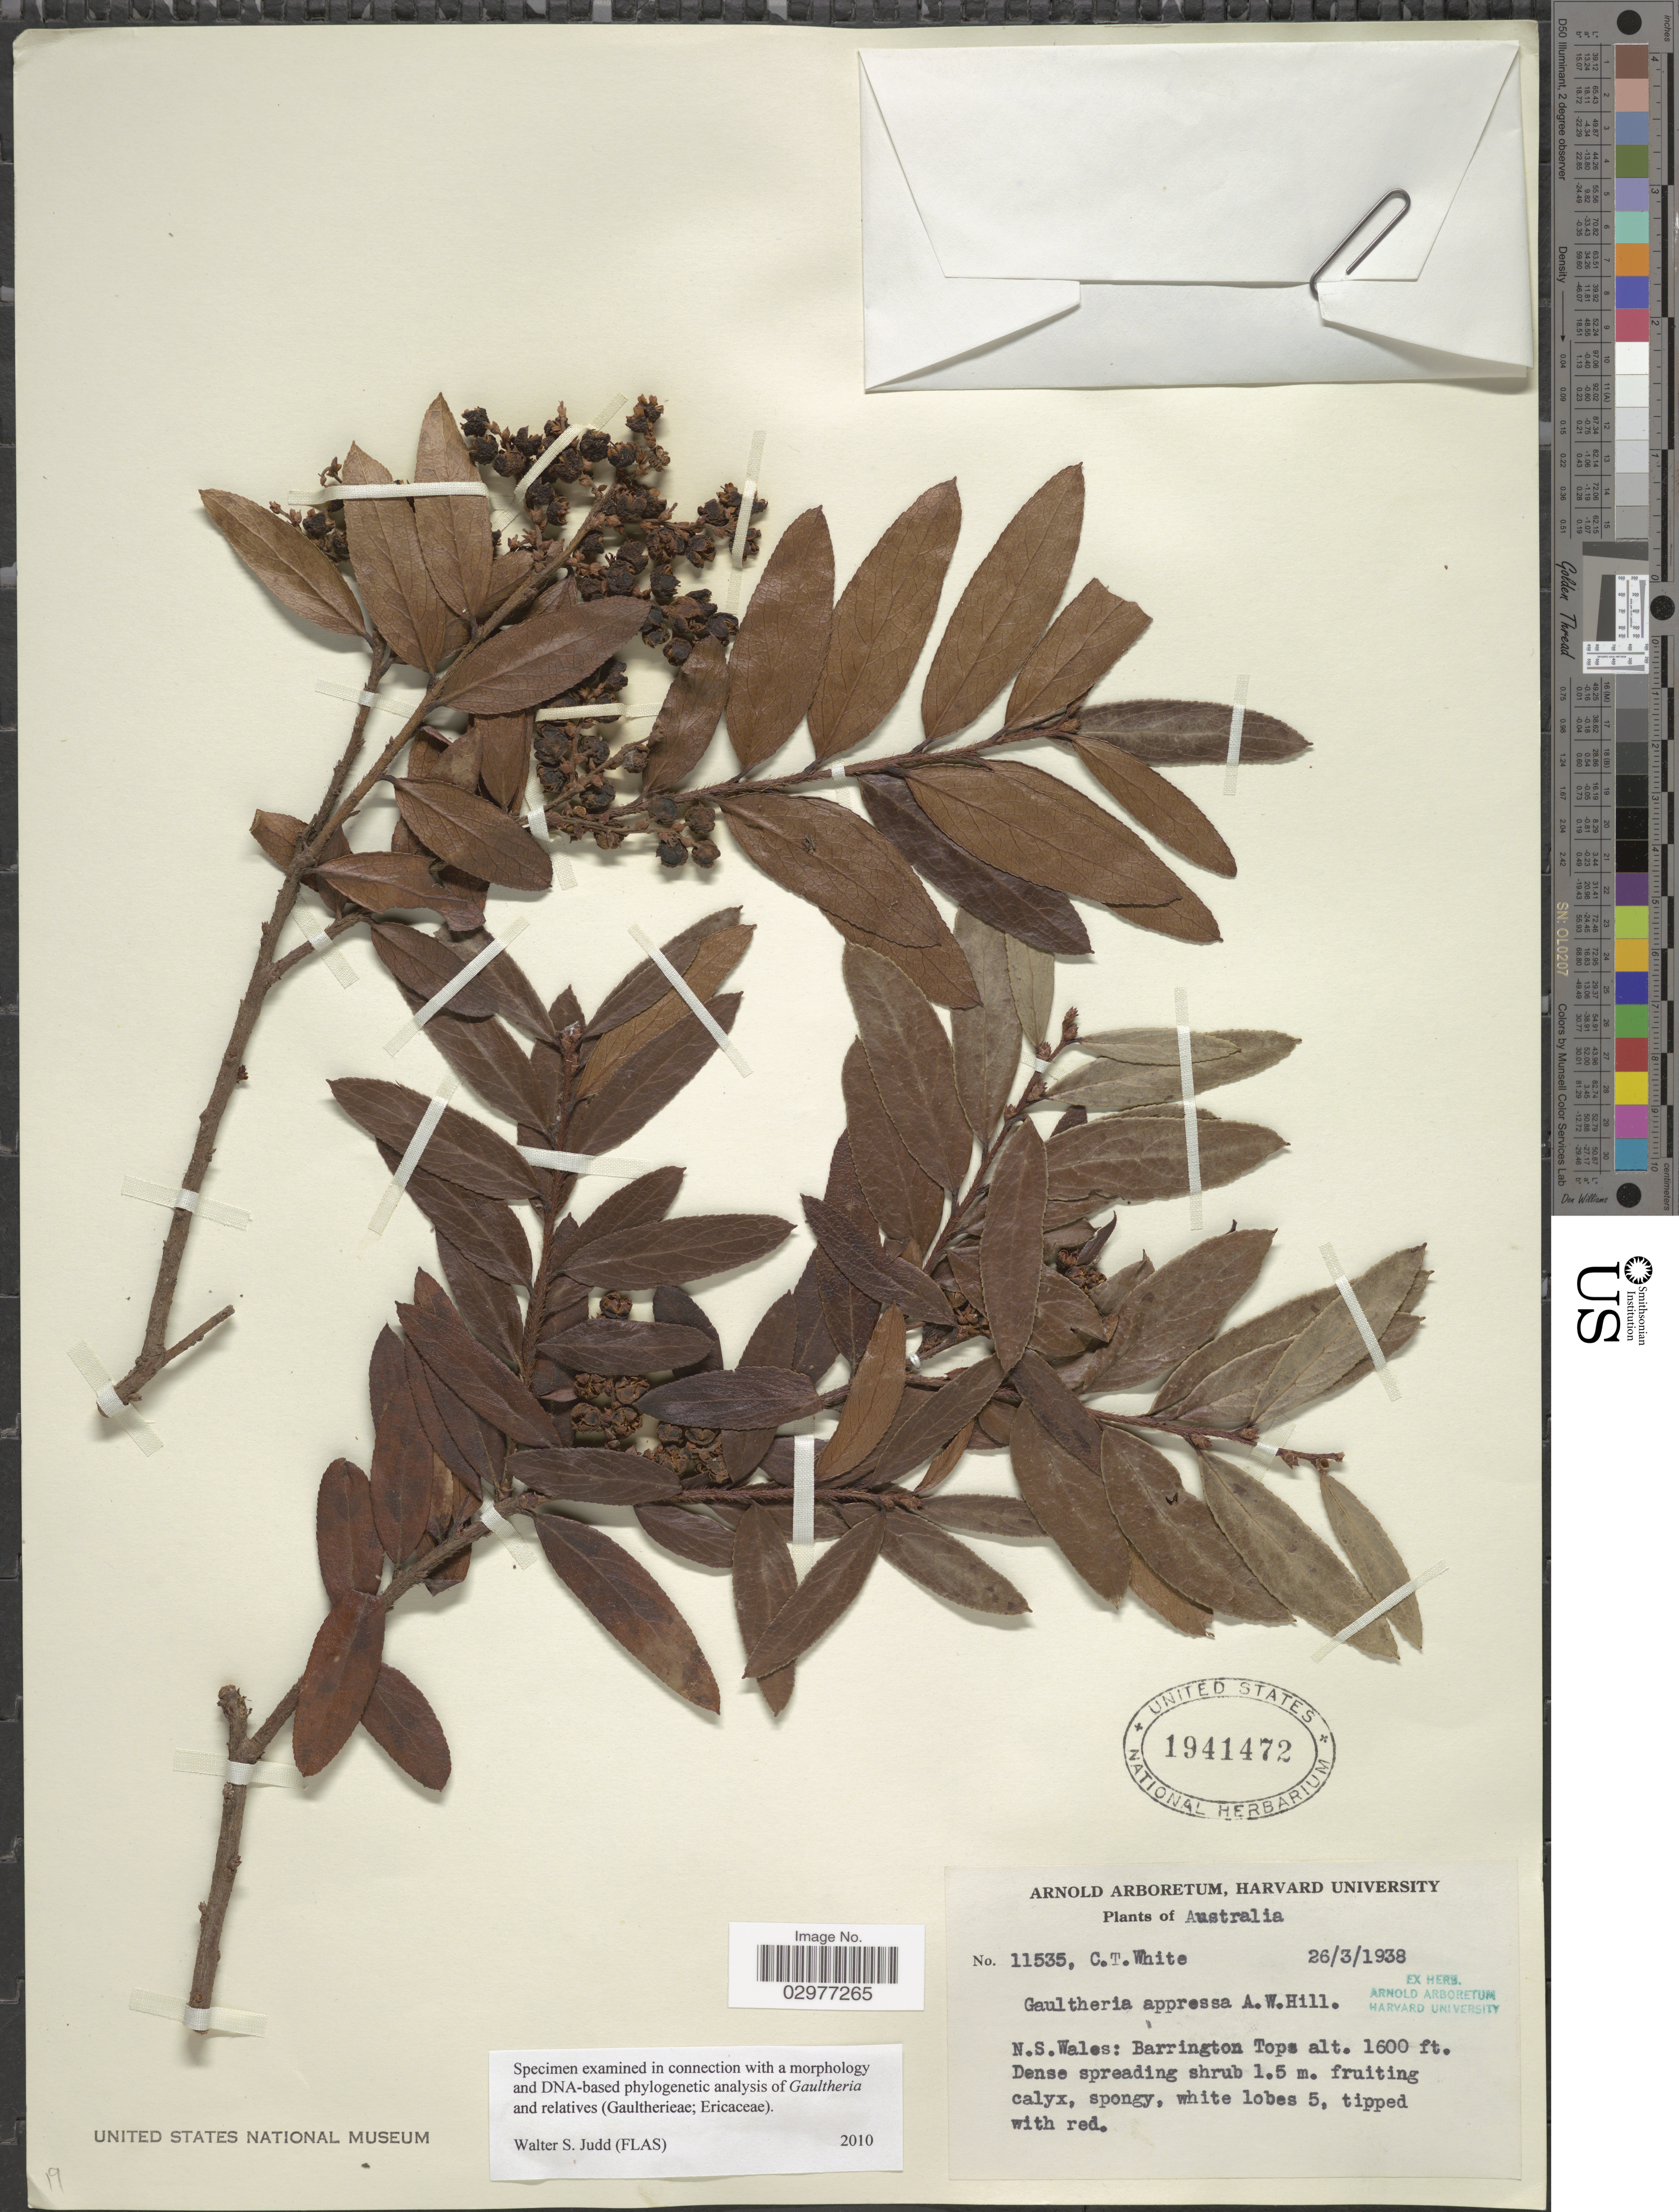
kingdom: Plantae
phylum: Tracheophyta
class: Magnoliopsida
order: Ericales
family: Ericaceae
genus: Gaultheria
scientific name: Gaultheria appressa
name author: A.W. Hill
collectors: C. T. White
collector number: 11535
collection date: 1938-03-26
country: Australia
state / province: New South Wales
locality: Barrington Tops.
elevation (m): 488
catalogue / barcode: US 1941472